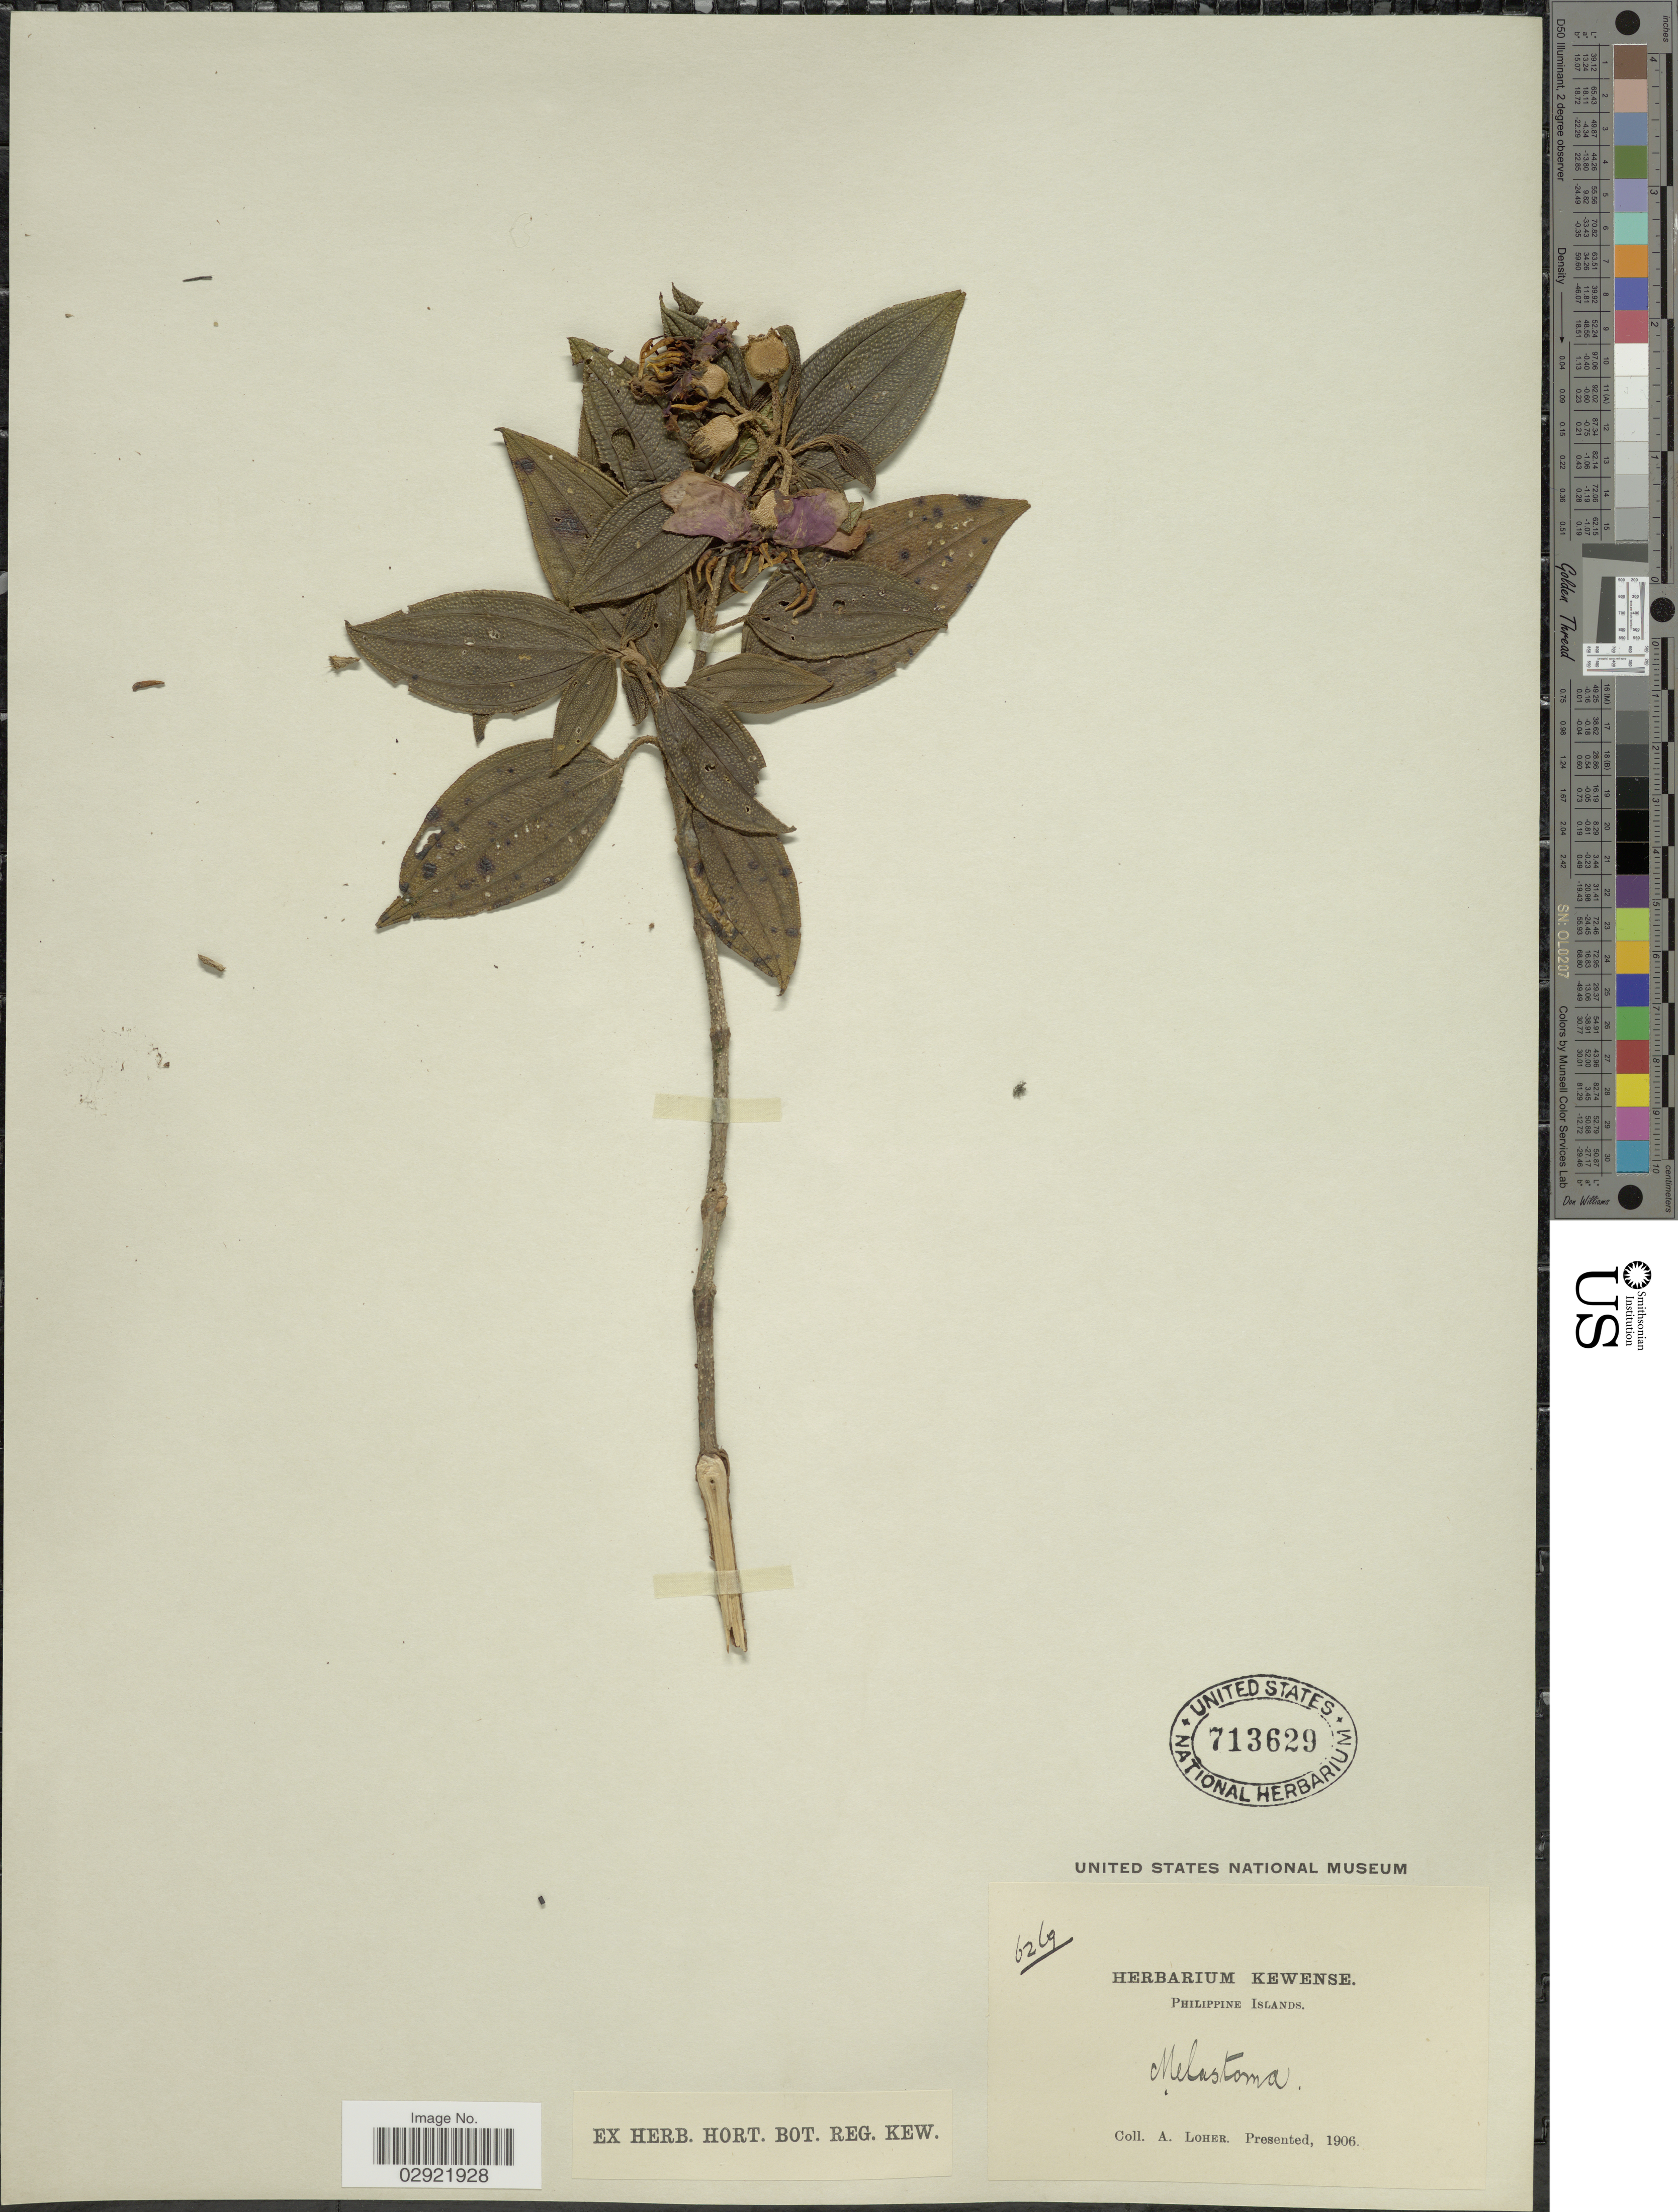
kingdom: Plantae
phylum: Tracheophyta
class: Magnoliopsida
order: Myrtales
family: Melastomataceae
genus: Melastoma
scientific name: Melastoma malabathricum subsp. malabathricum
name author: L.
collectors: A. Loher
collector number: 6269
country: Philippines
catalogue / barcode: US 713629